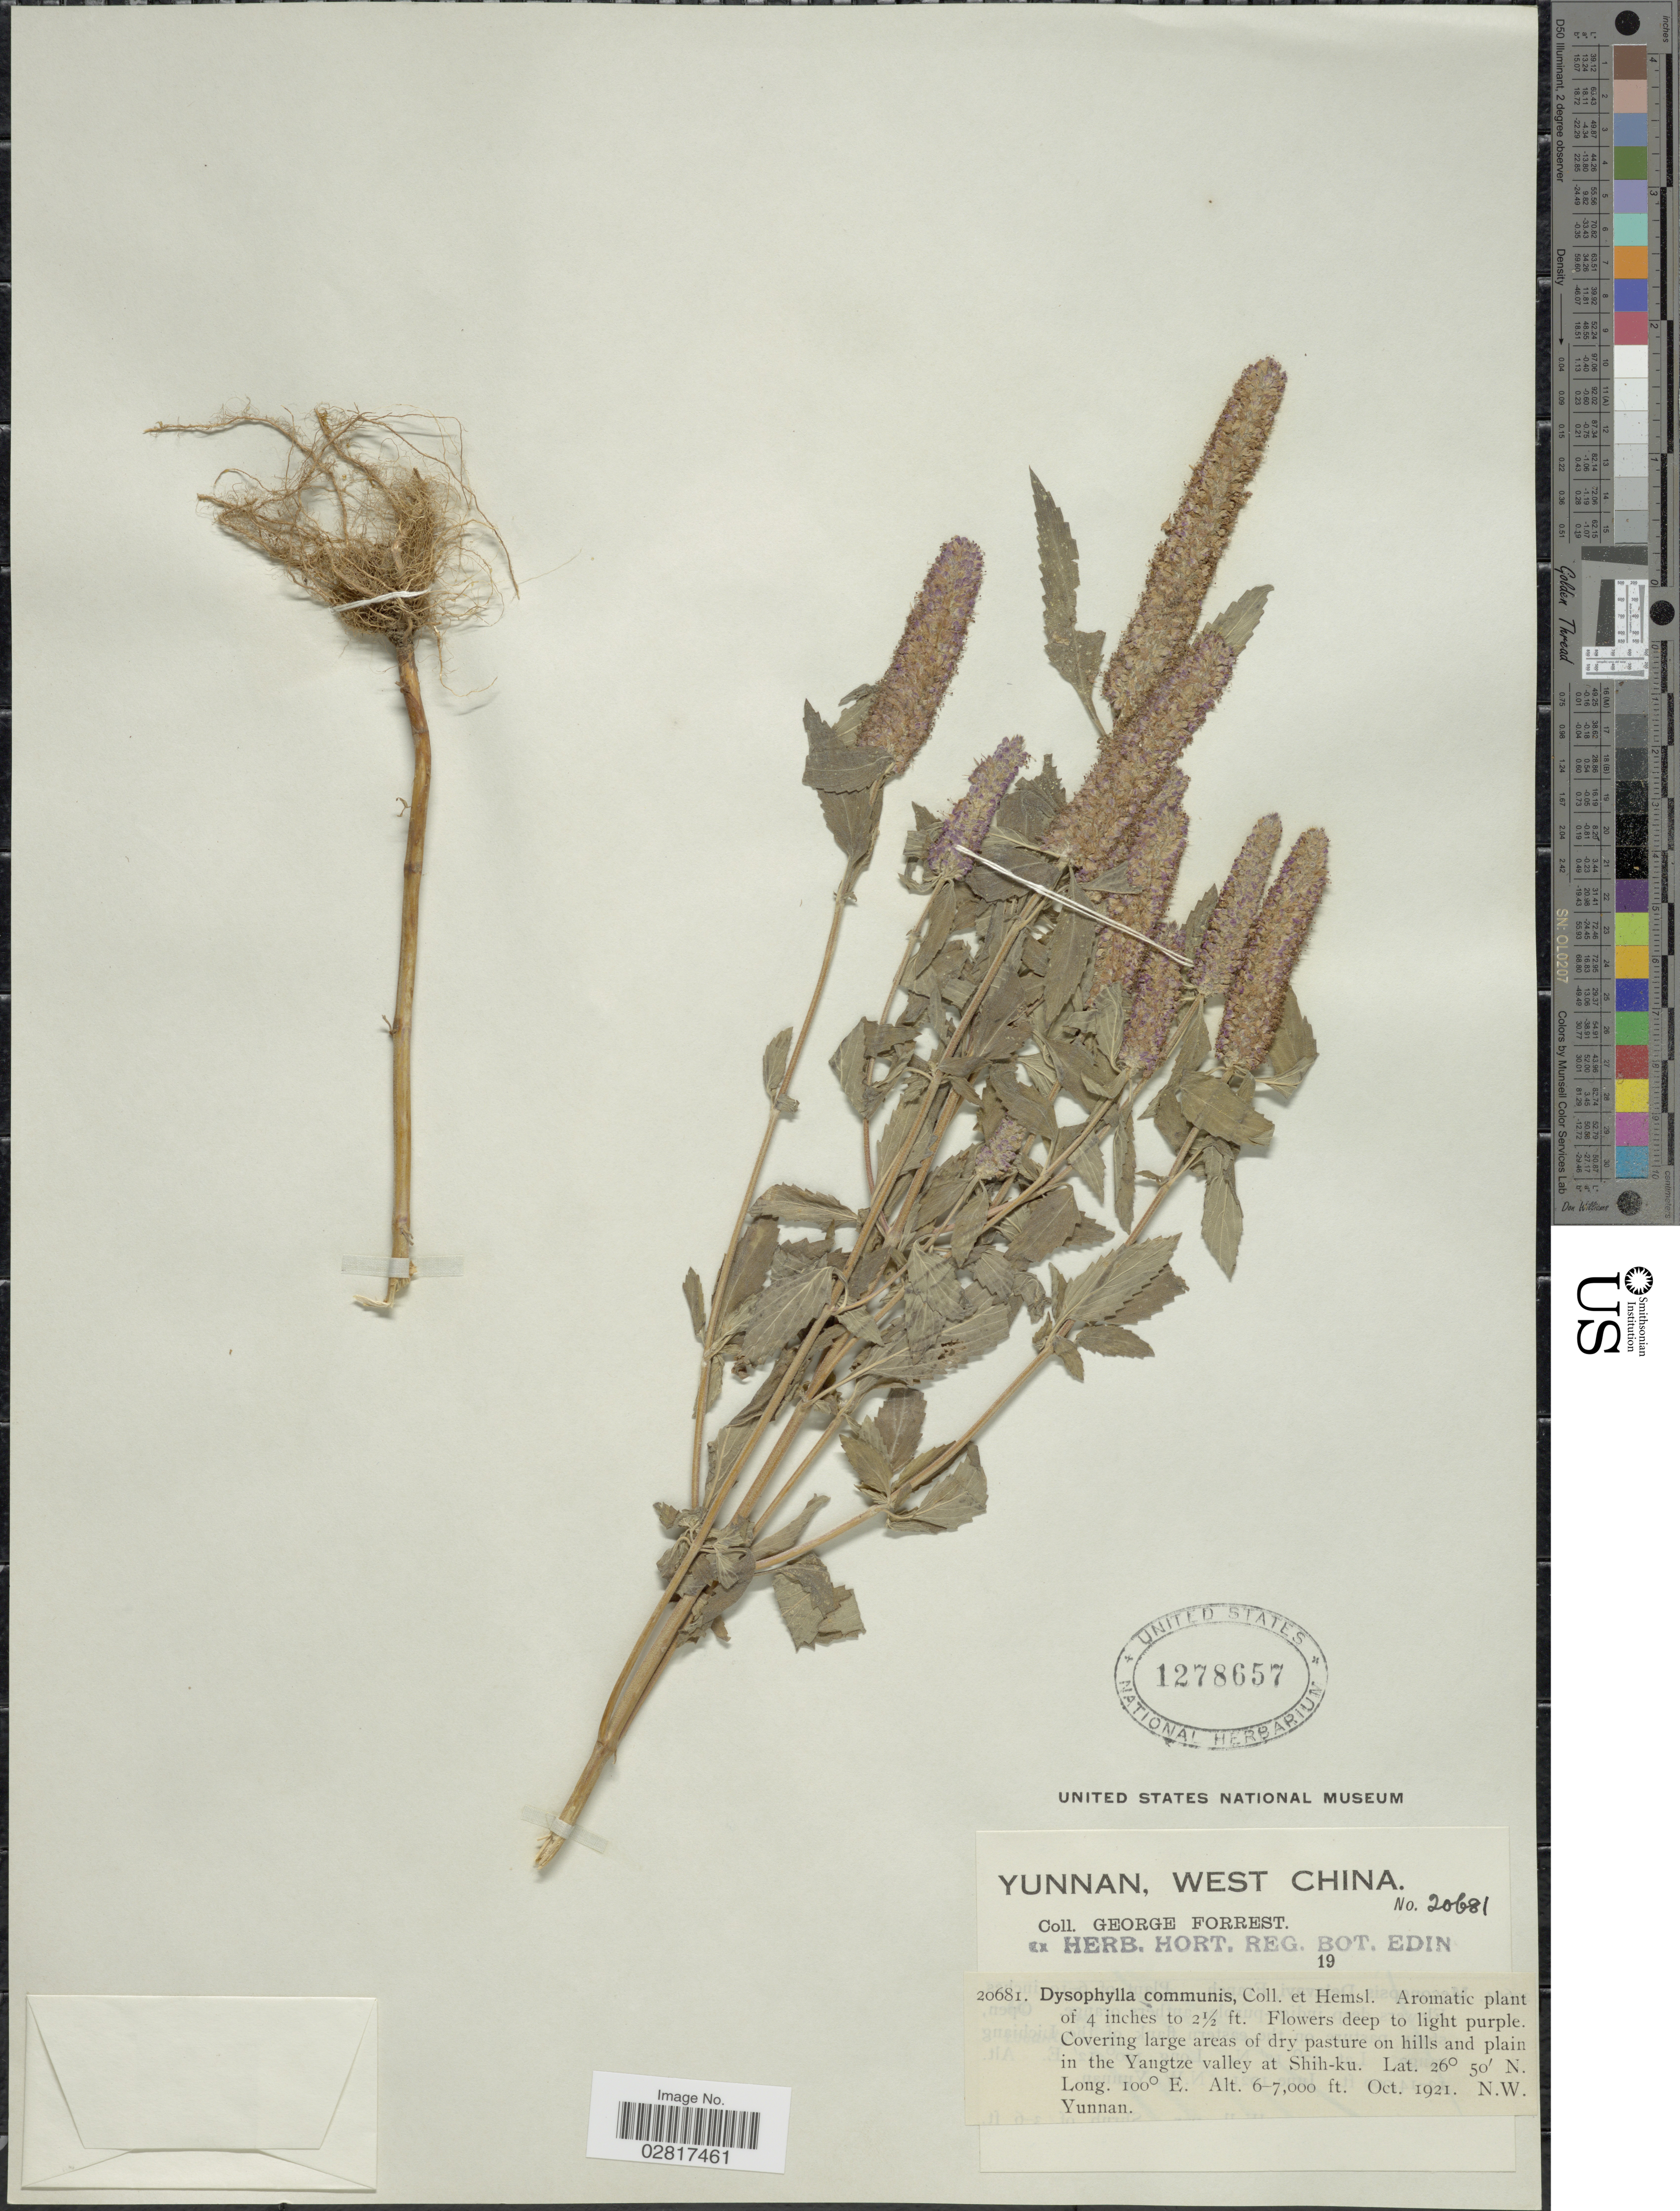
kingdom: Plantae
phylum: Tracheophyta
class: Magnoliopsida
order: Lamiales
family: Lamiaceae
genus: Elsholtzia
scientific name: Elsholtzia communis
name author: (Collett & Hemsl.) Diels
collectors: G. Forrest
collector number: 20681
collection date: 1921-10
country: China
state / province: Yunnan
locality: West China, Covering large areas of dry pasture on hills and plain in the Yangtze valley of Shih-ku.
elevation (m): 1829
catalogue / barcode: US 1278657